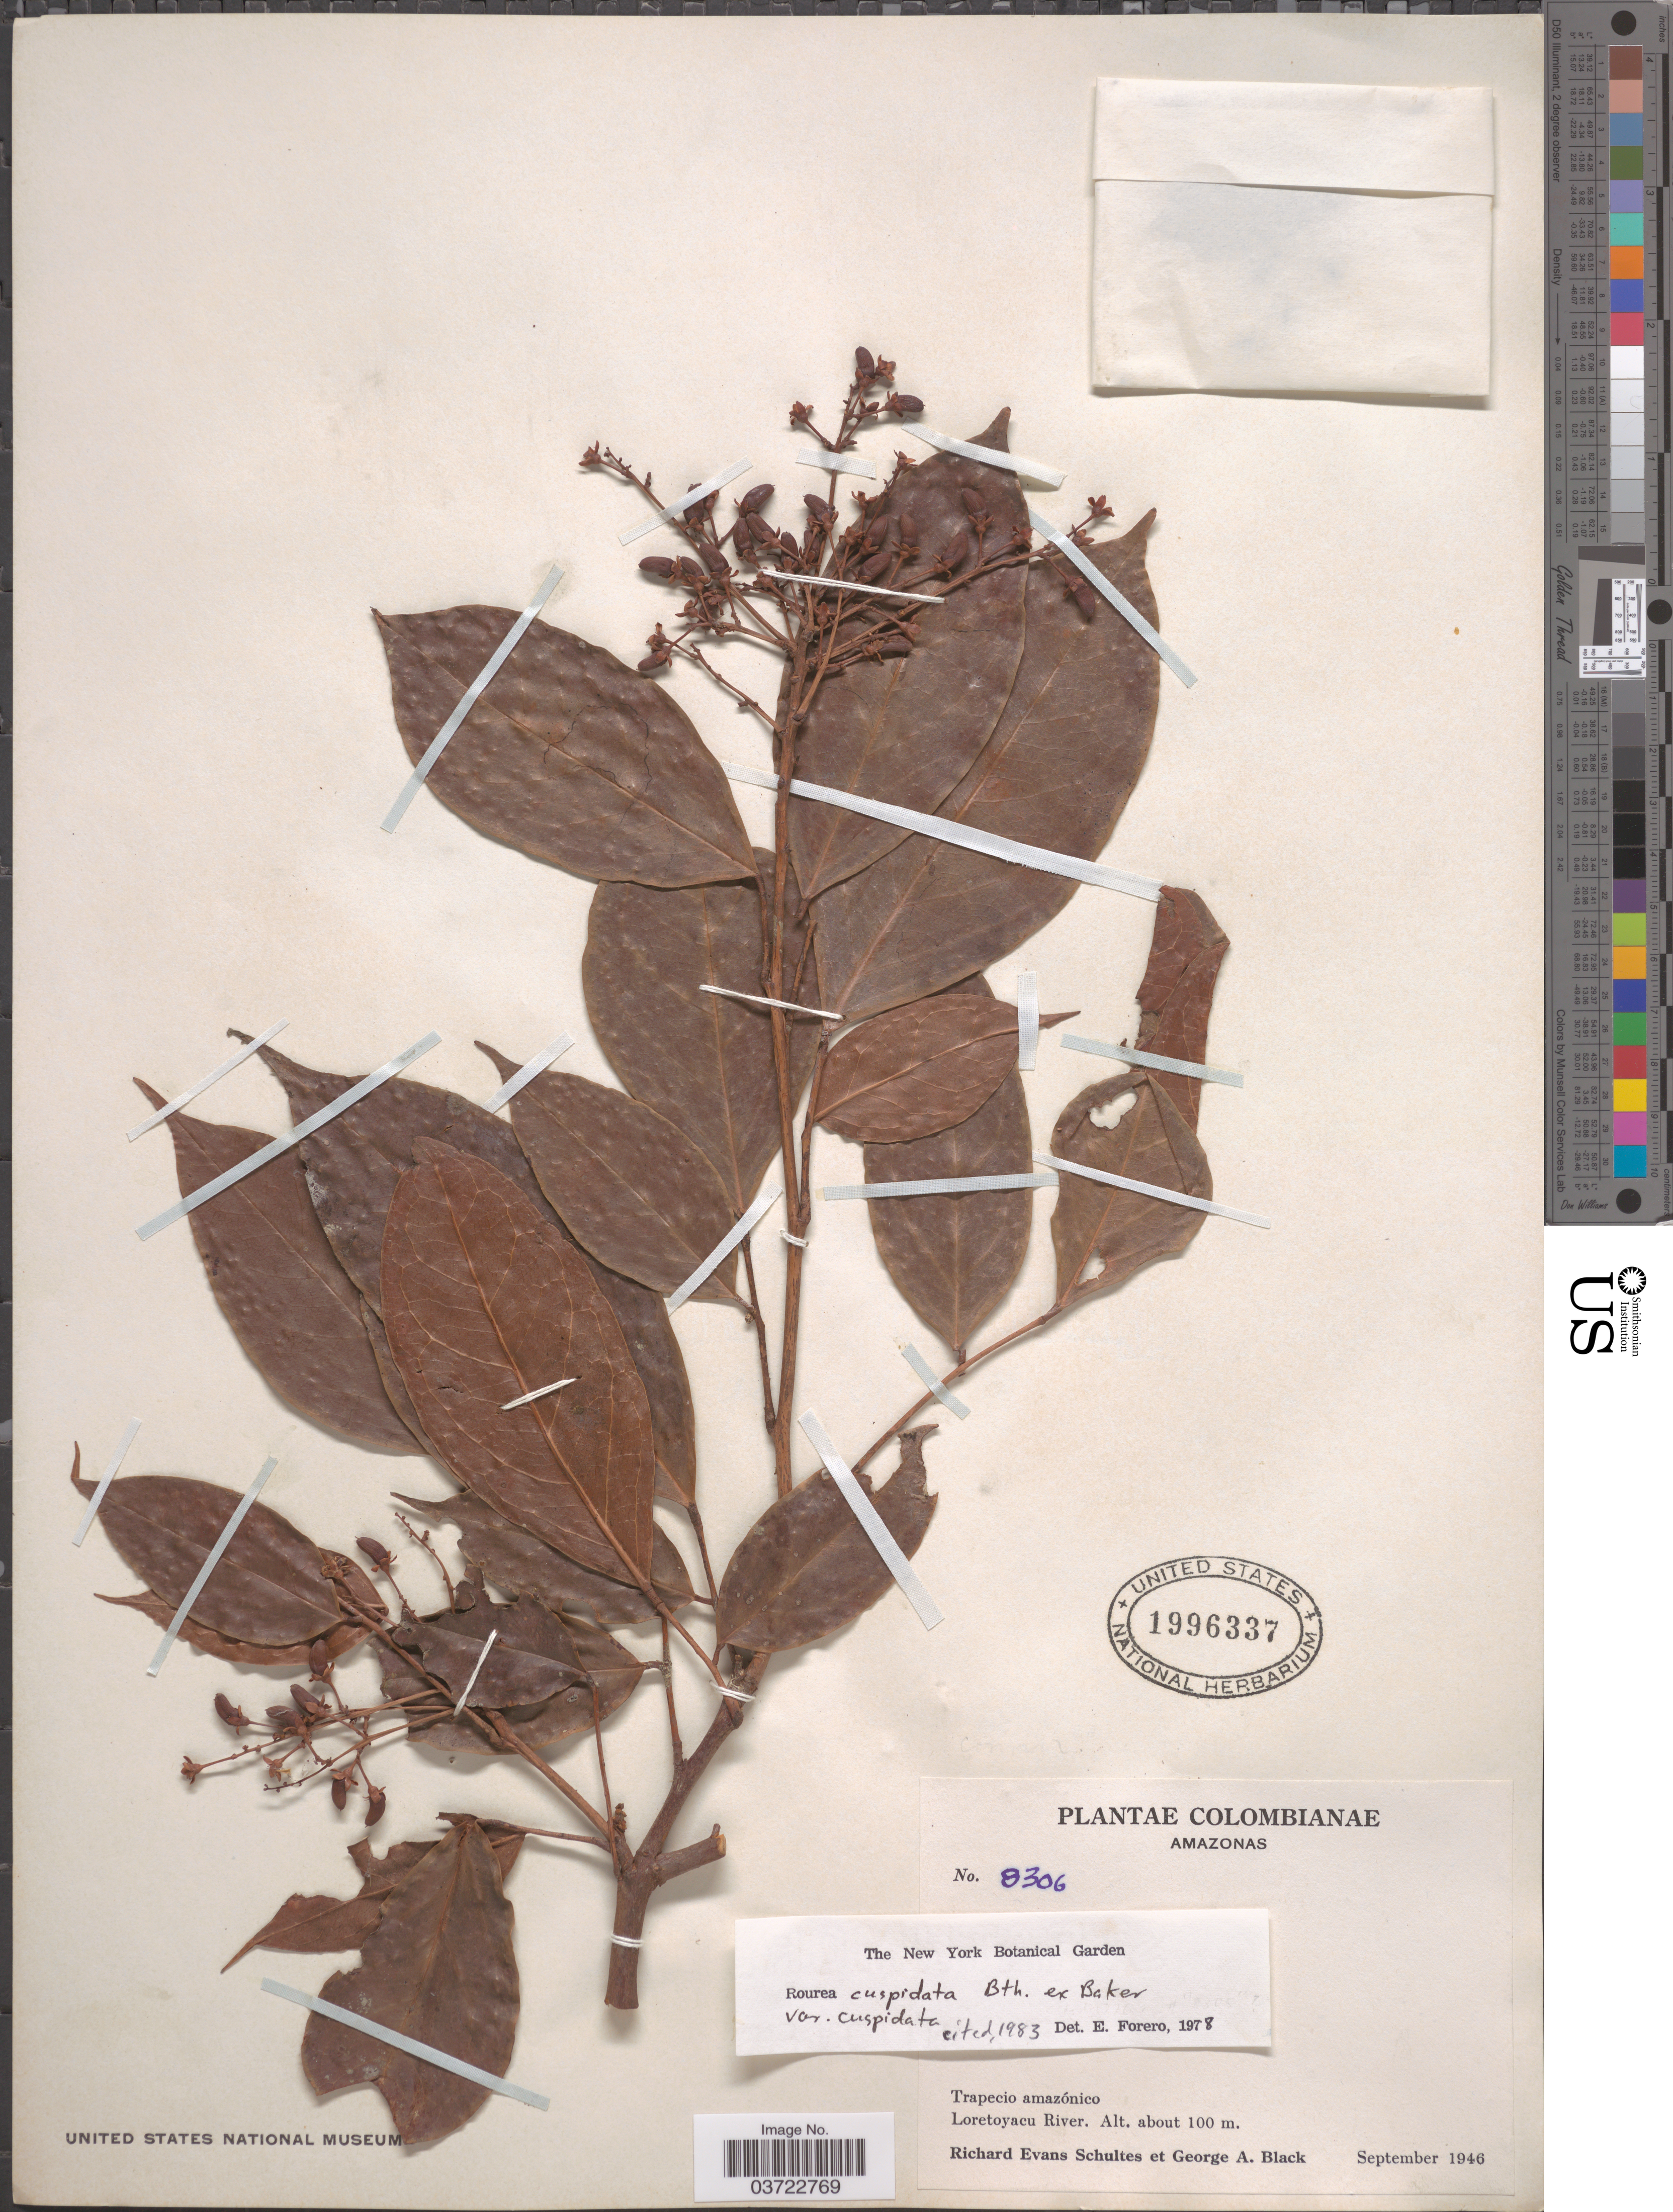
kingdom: Plantae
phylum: Tracheophyta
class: Magnoliopsida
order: Oxalidales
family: Connaraceae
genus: Rourea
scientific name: Rourea cuspidata var. cuspidata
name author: Benth. ex Baker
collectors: R. E. Schultes & G. A. Black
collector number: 8306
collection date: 1946-09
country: Colombia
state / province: Amazônas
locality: Trapecio amazónico. Loretoyacu River.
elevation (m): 100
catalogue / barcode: US 1996337